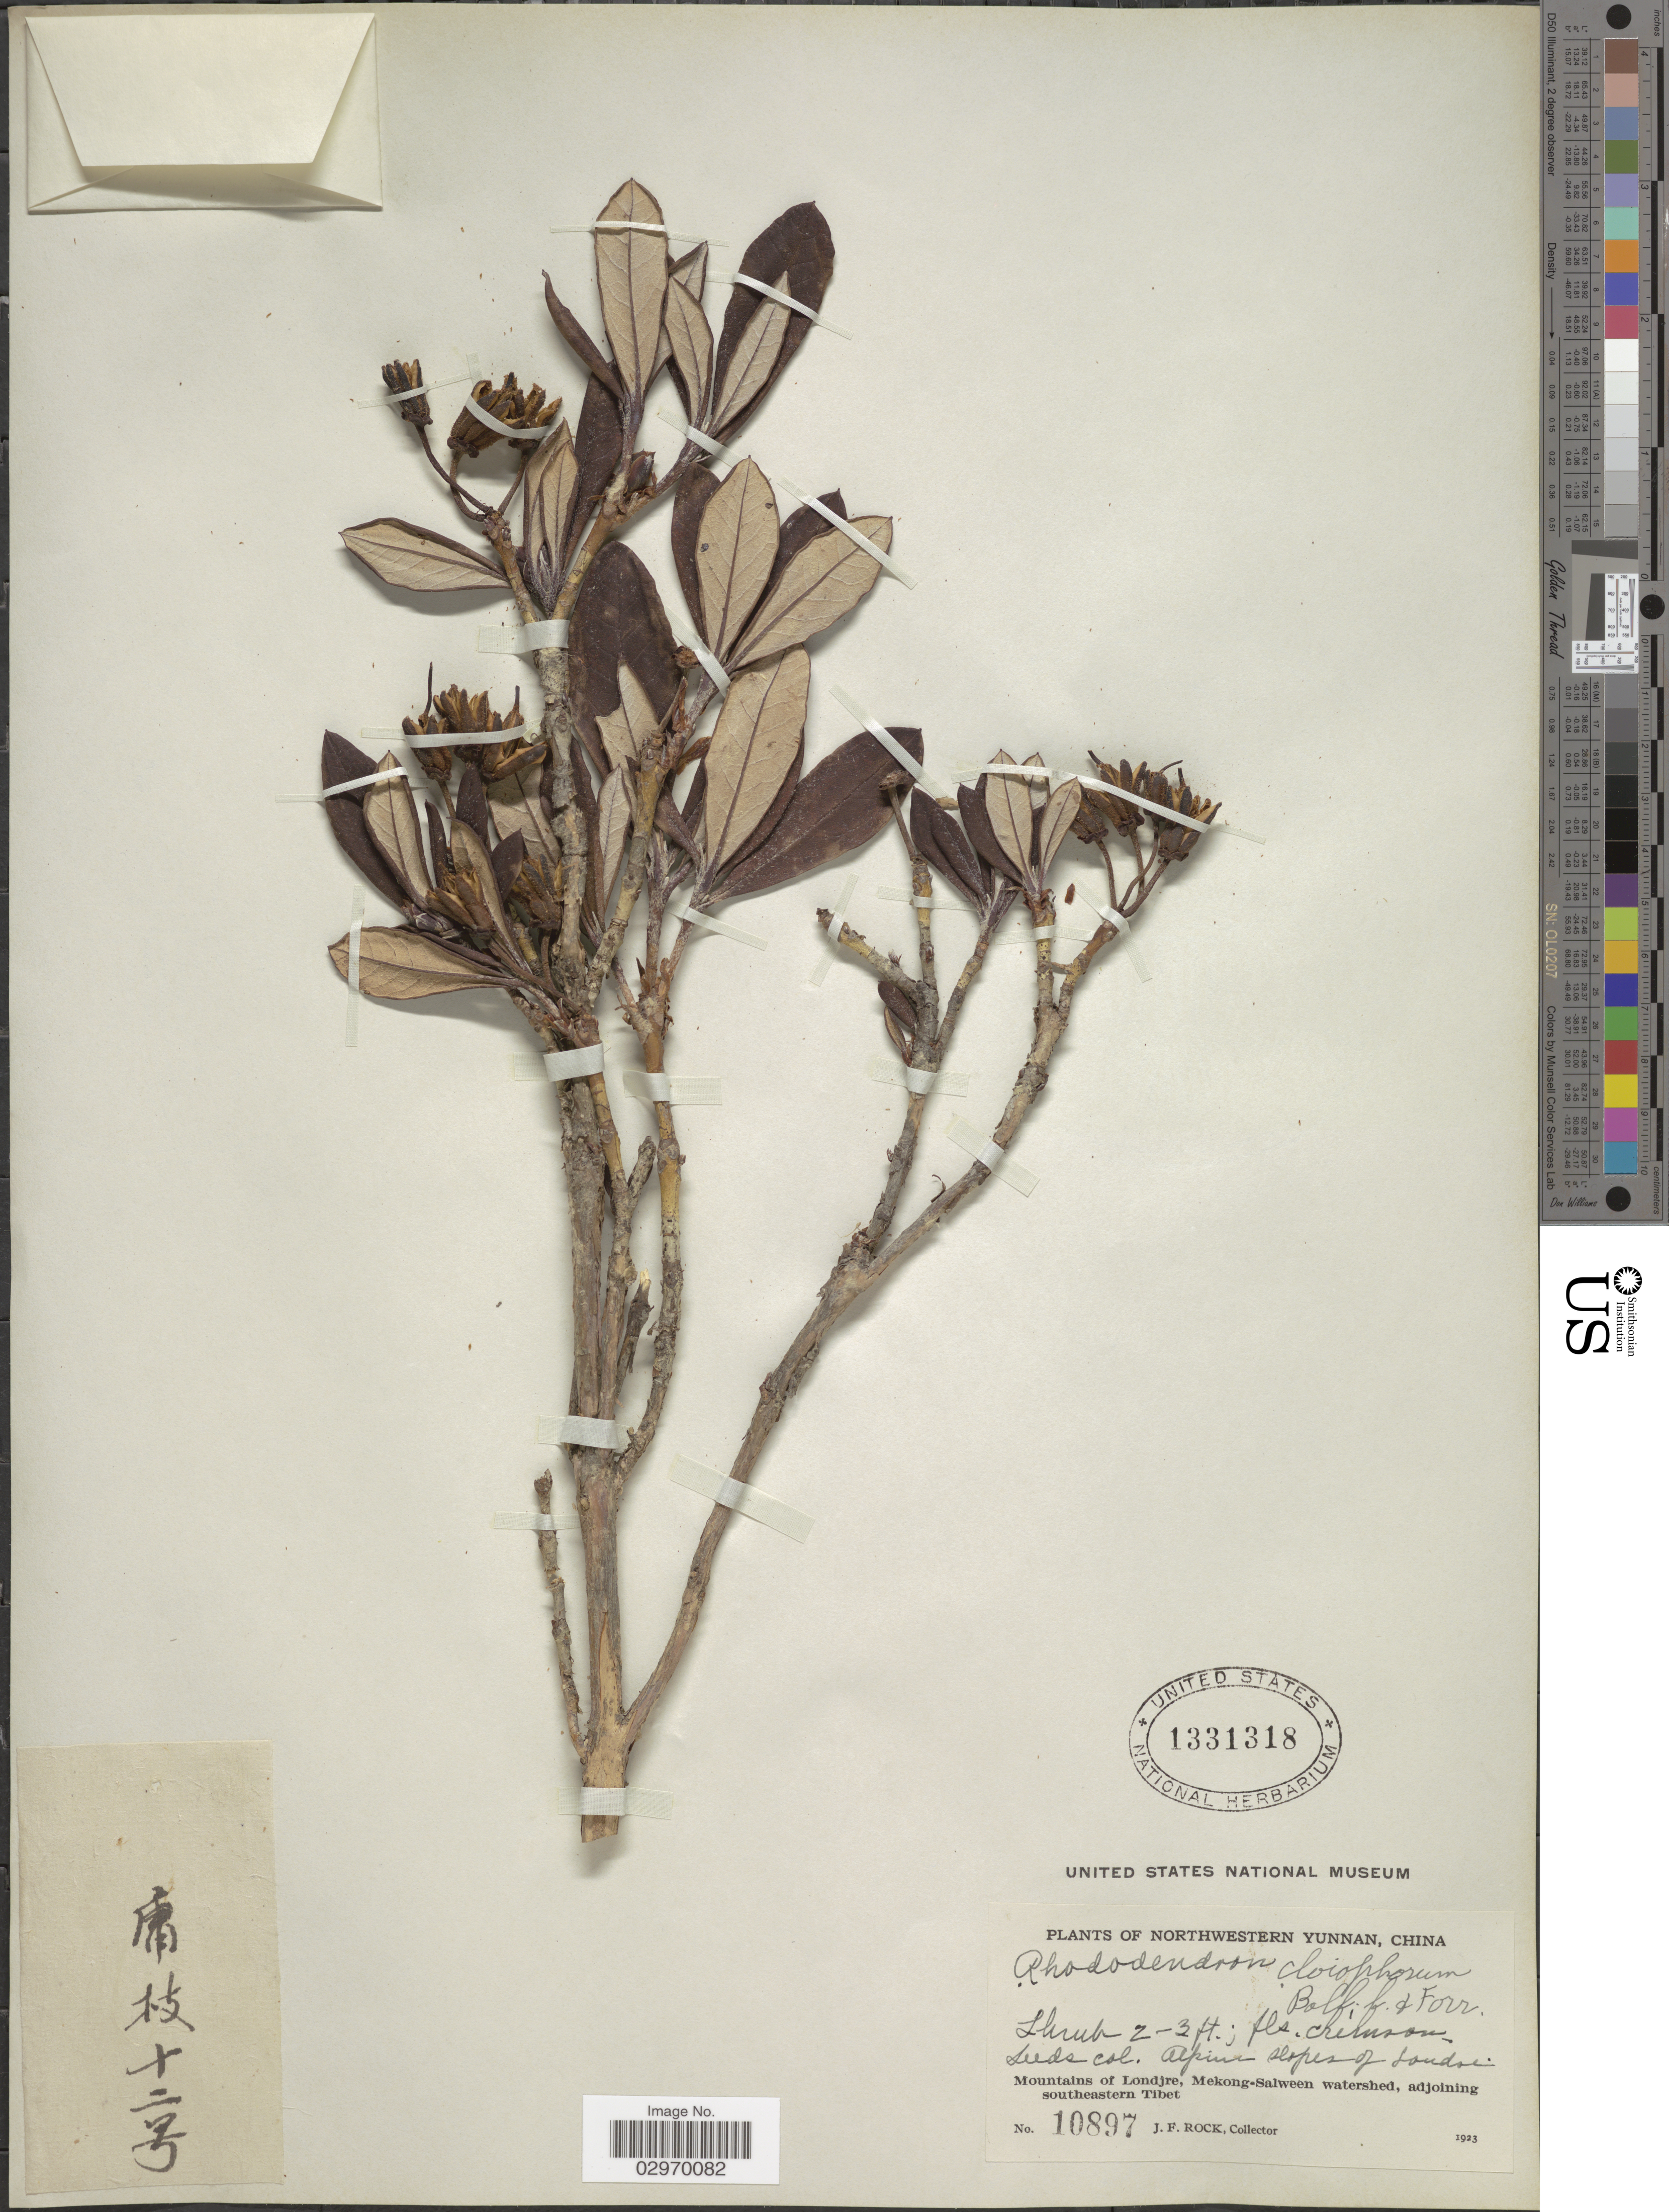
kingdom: Plantae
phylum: Tracheophyta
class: Magnoliopsida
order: Ericales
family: Ericaceae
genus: Rhododendron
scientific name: Rhododendron cloiophorum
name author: Balf. f. & Forrest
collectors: J. Rock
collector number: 10897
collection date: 1923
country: China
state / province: Yunnan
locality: Northwestern Yunnan. Alpine slopes of Londre. Mountains of Londjre, Mekong-Salween watershed, adjoining southeastern Tibet.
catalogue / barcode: US 1331318